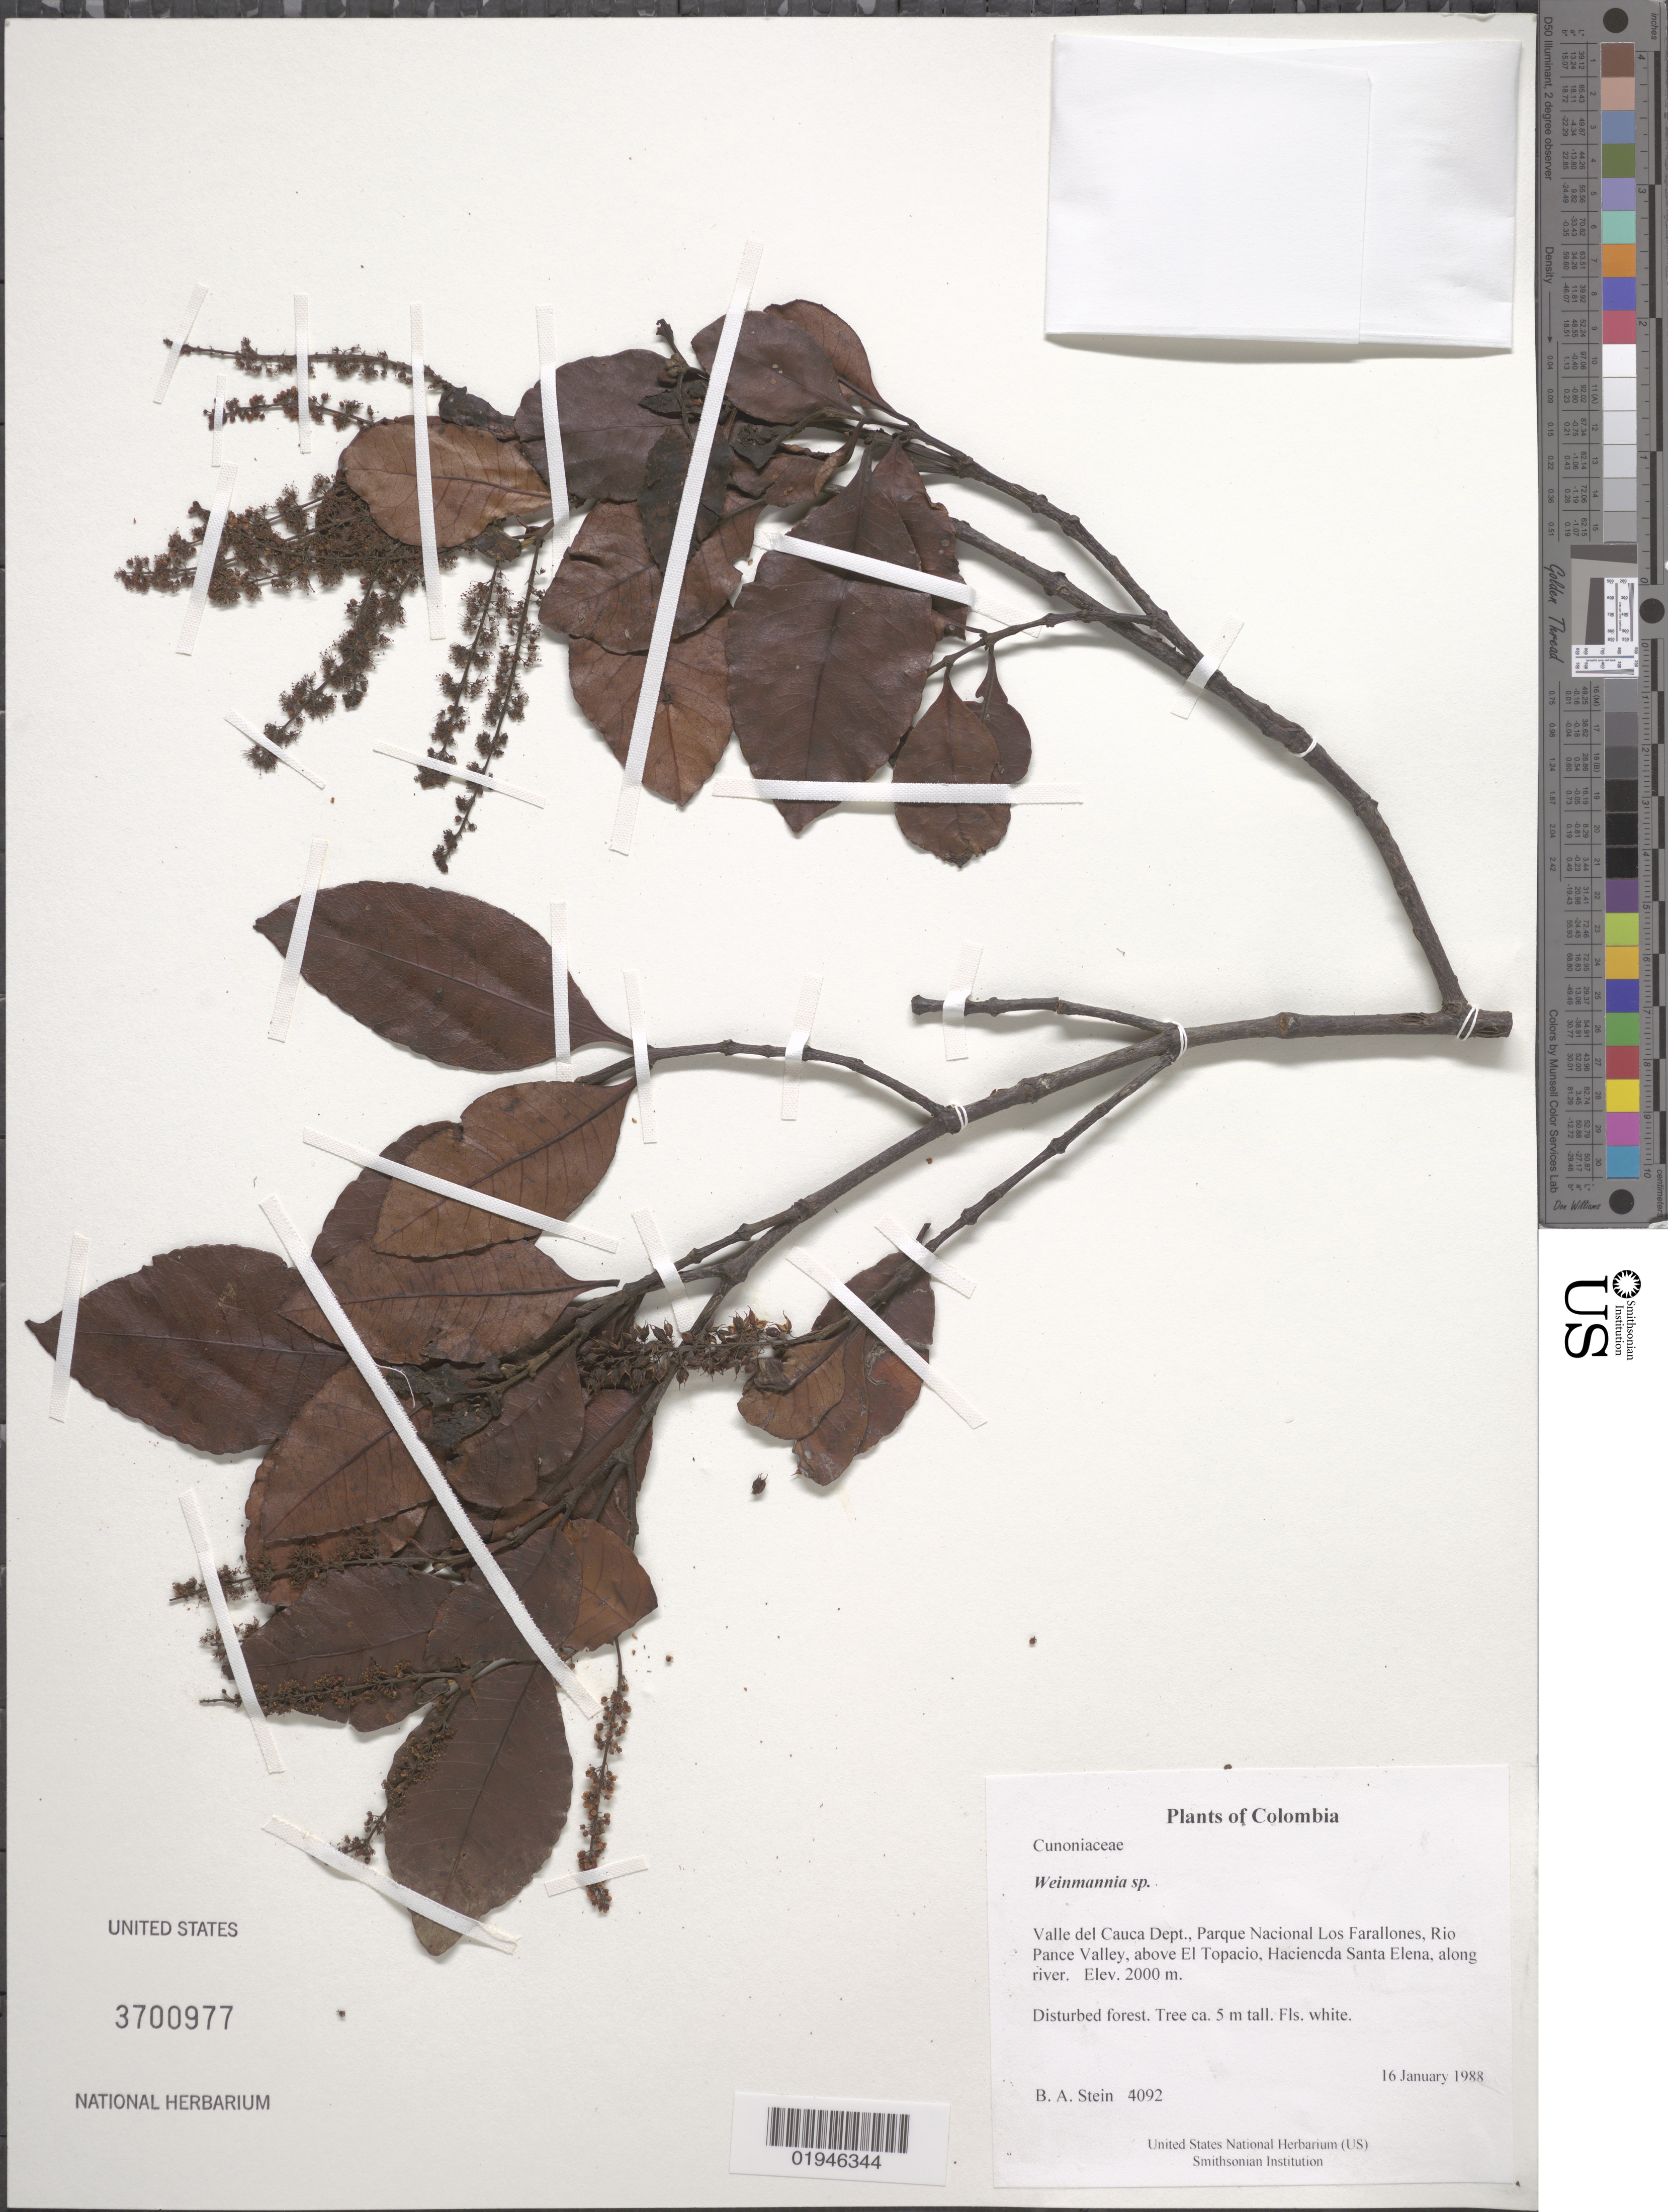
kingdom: Plantae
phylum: Tracheophyta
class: Magnoliopsida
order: Oxalidales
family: Cunoniaceae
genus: Weinmannia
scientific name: Weinmannia sp.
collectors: B. A. Stein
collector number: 4092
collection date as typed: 16 January 1988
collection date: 1988-01-16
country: Colombia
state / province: Valle del Cauca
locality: Parque Nacional Los Farallones, Rio Pance Valley, above El Topacio, Haciencda Santa Elena, along river.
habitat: Disturbed forest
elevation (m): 2000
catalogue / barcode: US 3700977